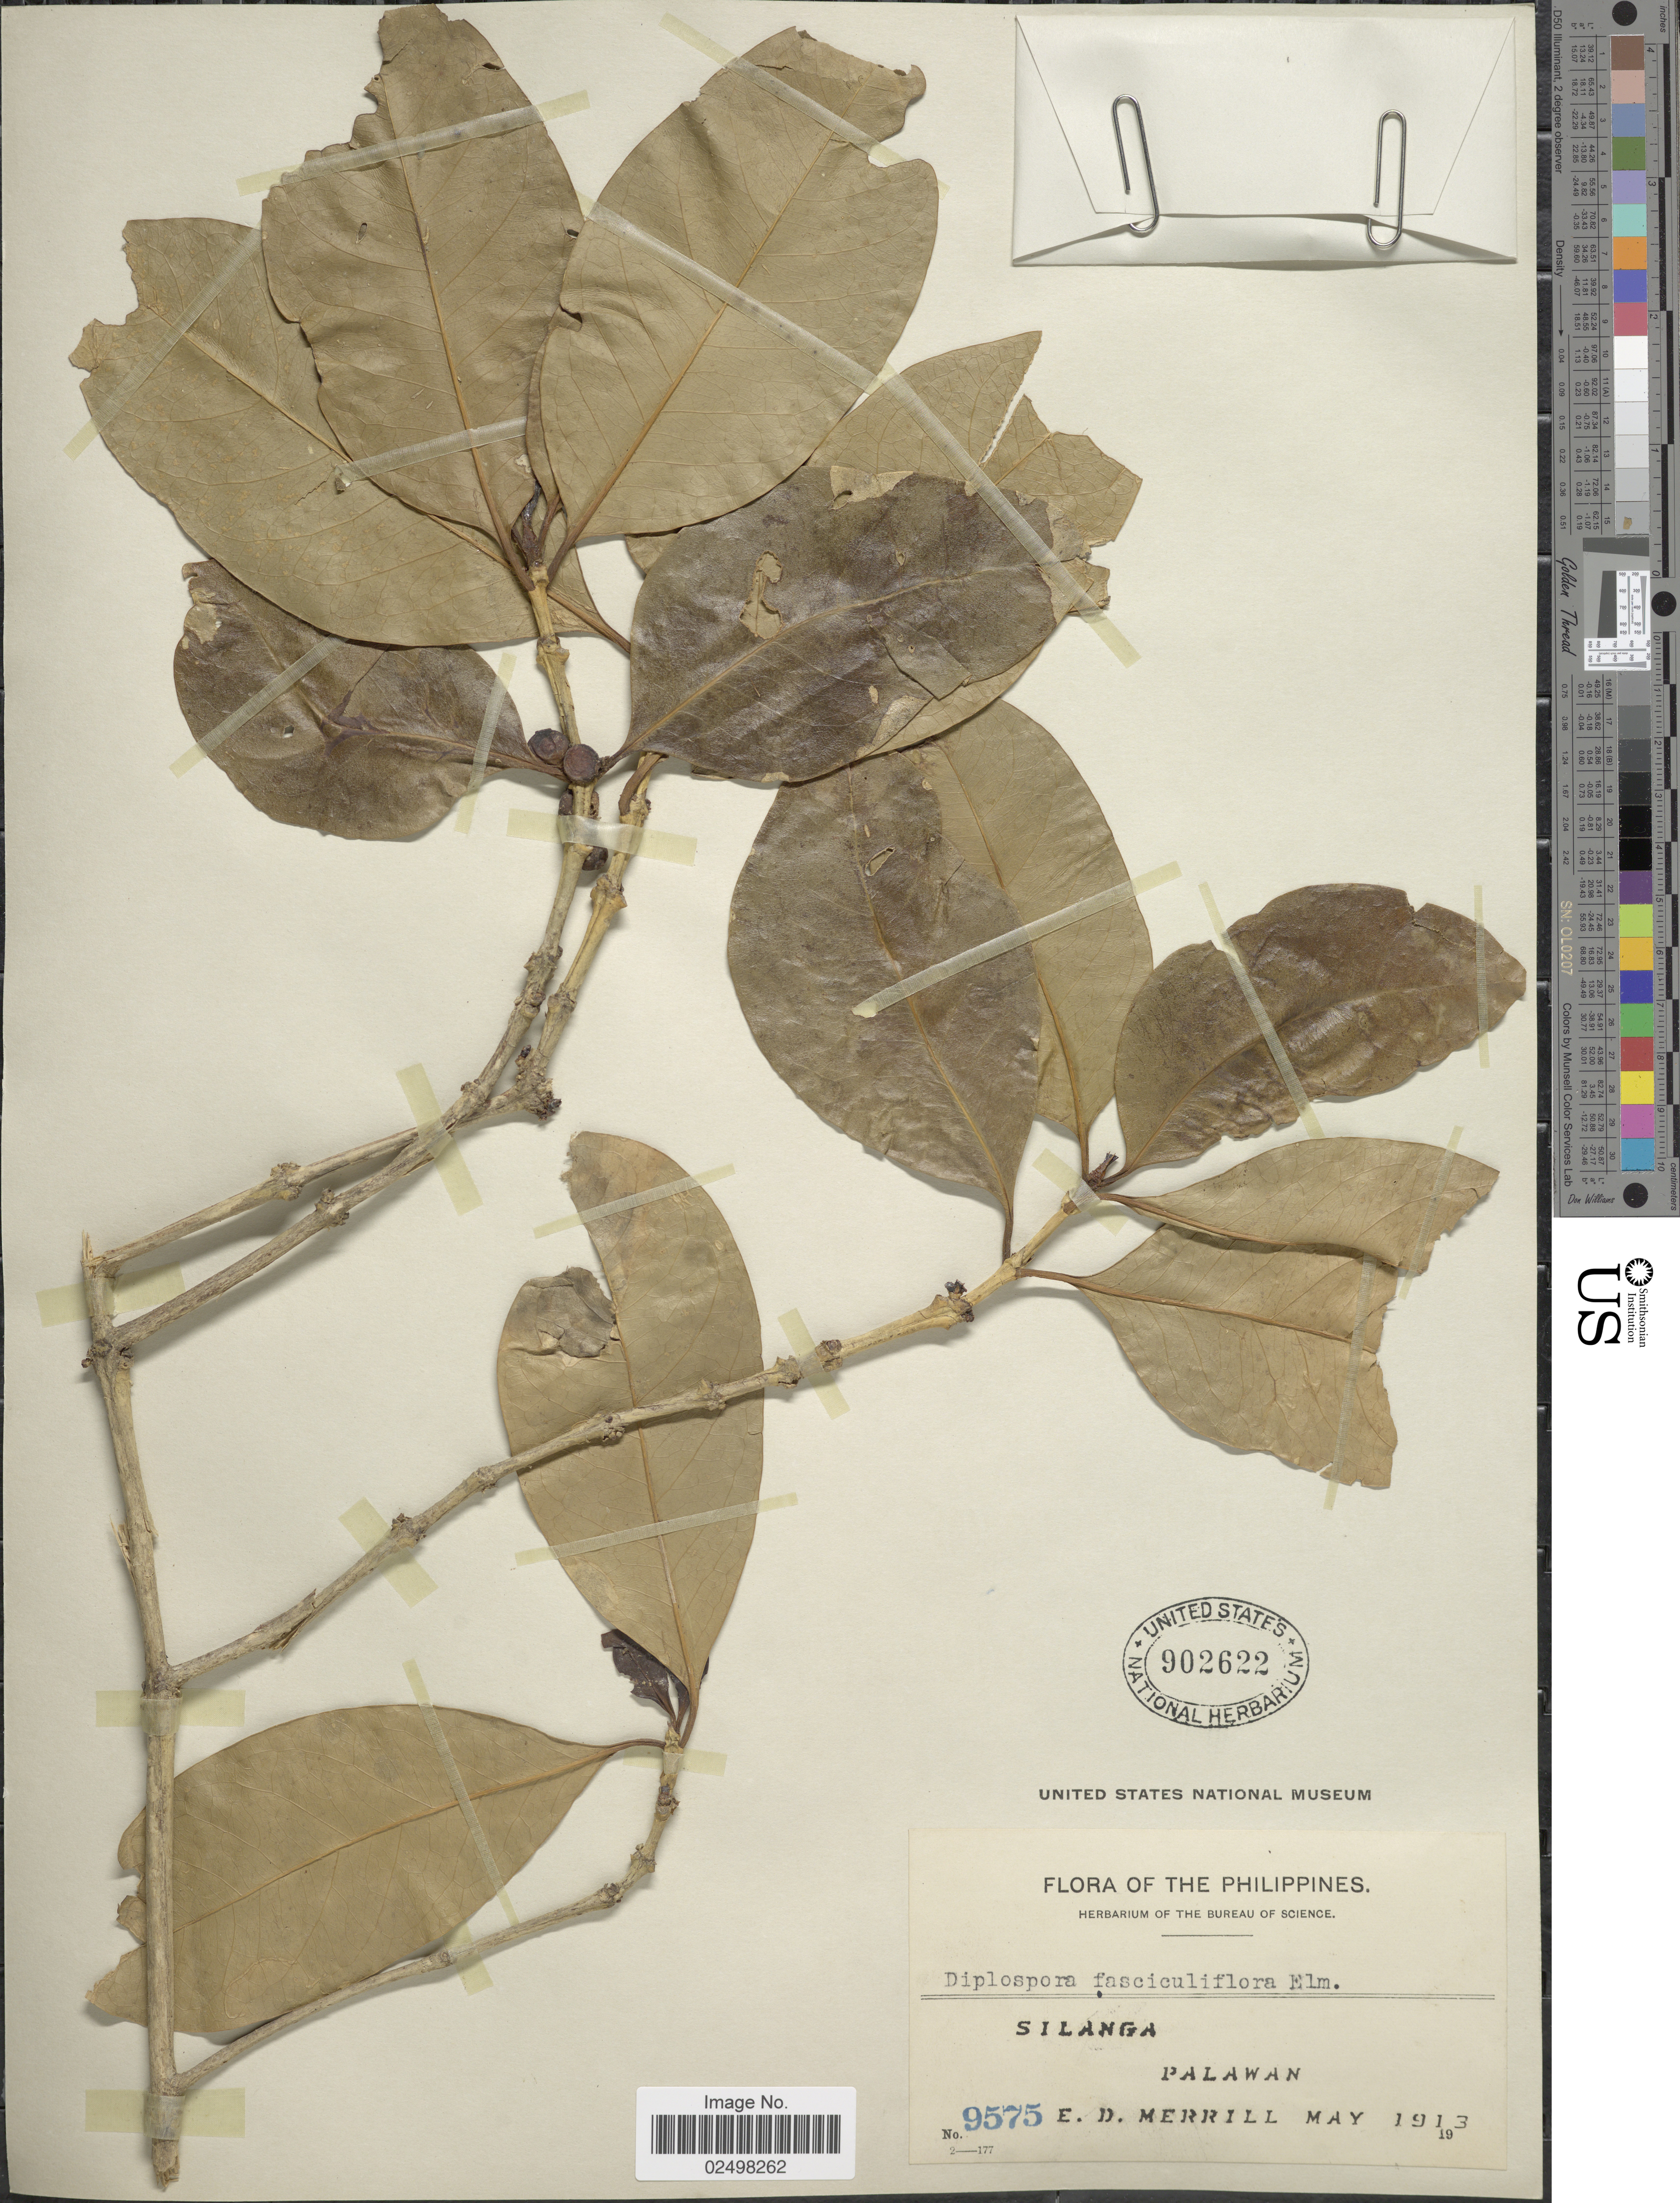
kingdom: Plantae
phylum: Tracheophyta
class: Magnoliopsida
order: Gentianales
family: Rubiaceae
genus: Tricalysia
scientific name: Tricalysia fasciculiflora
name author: (Elmer) Merr.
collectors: E. D. Merrill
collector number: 9575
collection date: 1913-05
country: Philippines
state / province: Mimaropa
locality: Silanga, Palawan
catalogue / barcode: US 902622